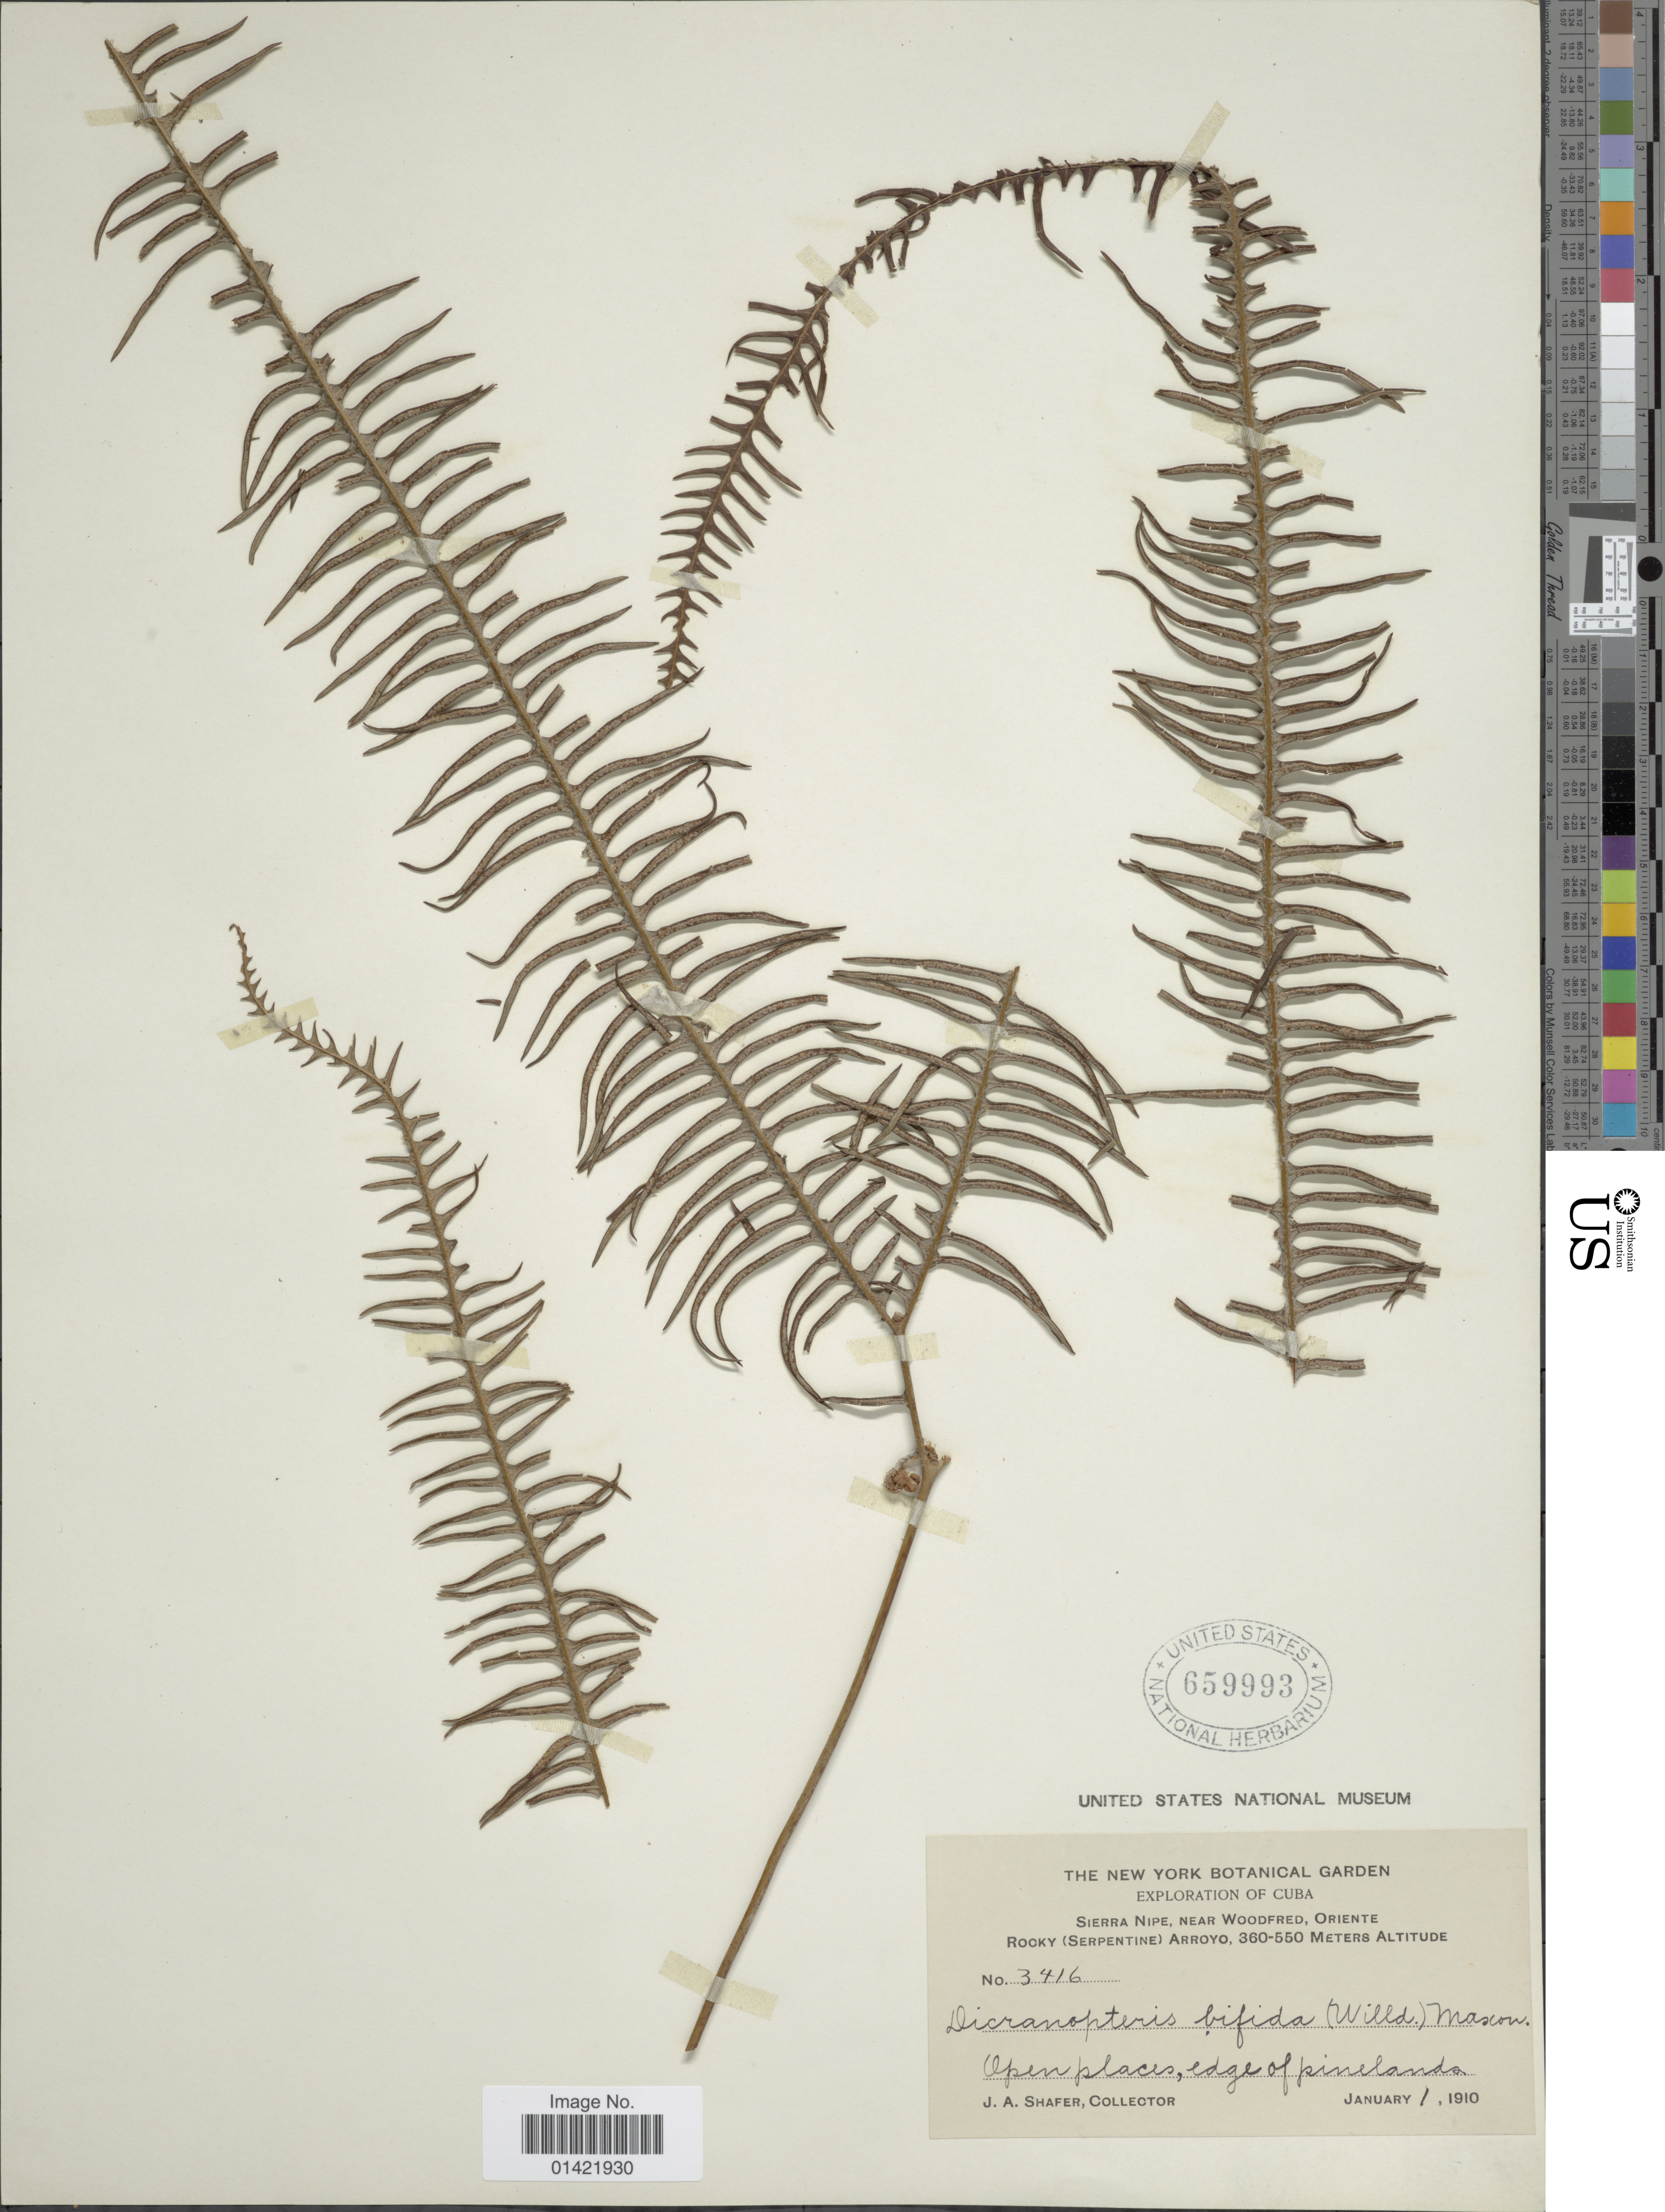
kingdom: Plantae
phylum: Tracheophyta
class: Polypodiopsida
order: Gleicheniales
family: Gleicheniaceae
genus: Sticherus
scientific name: Sticherus bifidus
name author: (Willd.) Ching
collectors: J. A. Shafer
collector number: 3416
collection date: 1910-01-01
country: Cuba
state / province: Oriente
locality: Sierra Nipe, near Woodfred, Oriente Rocky (Serpentine) Arroyo.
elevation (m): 360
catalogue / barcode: US 659993